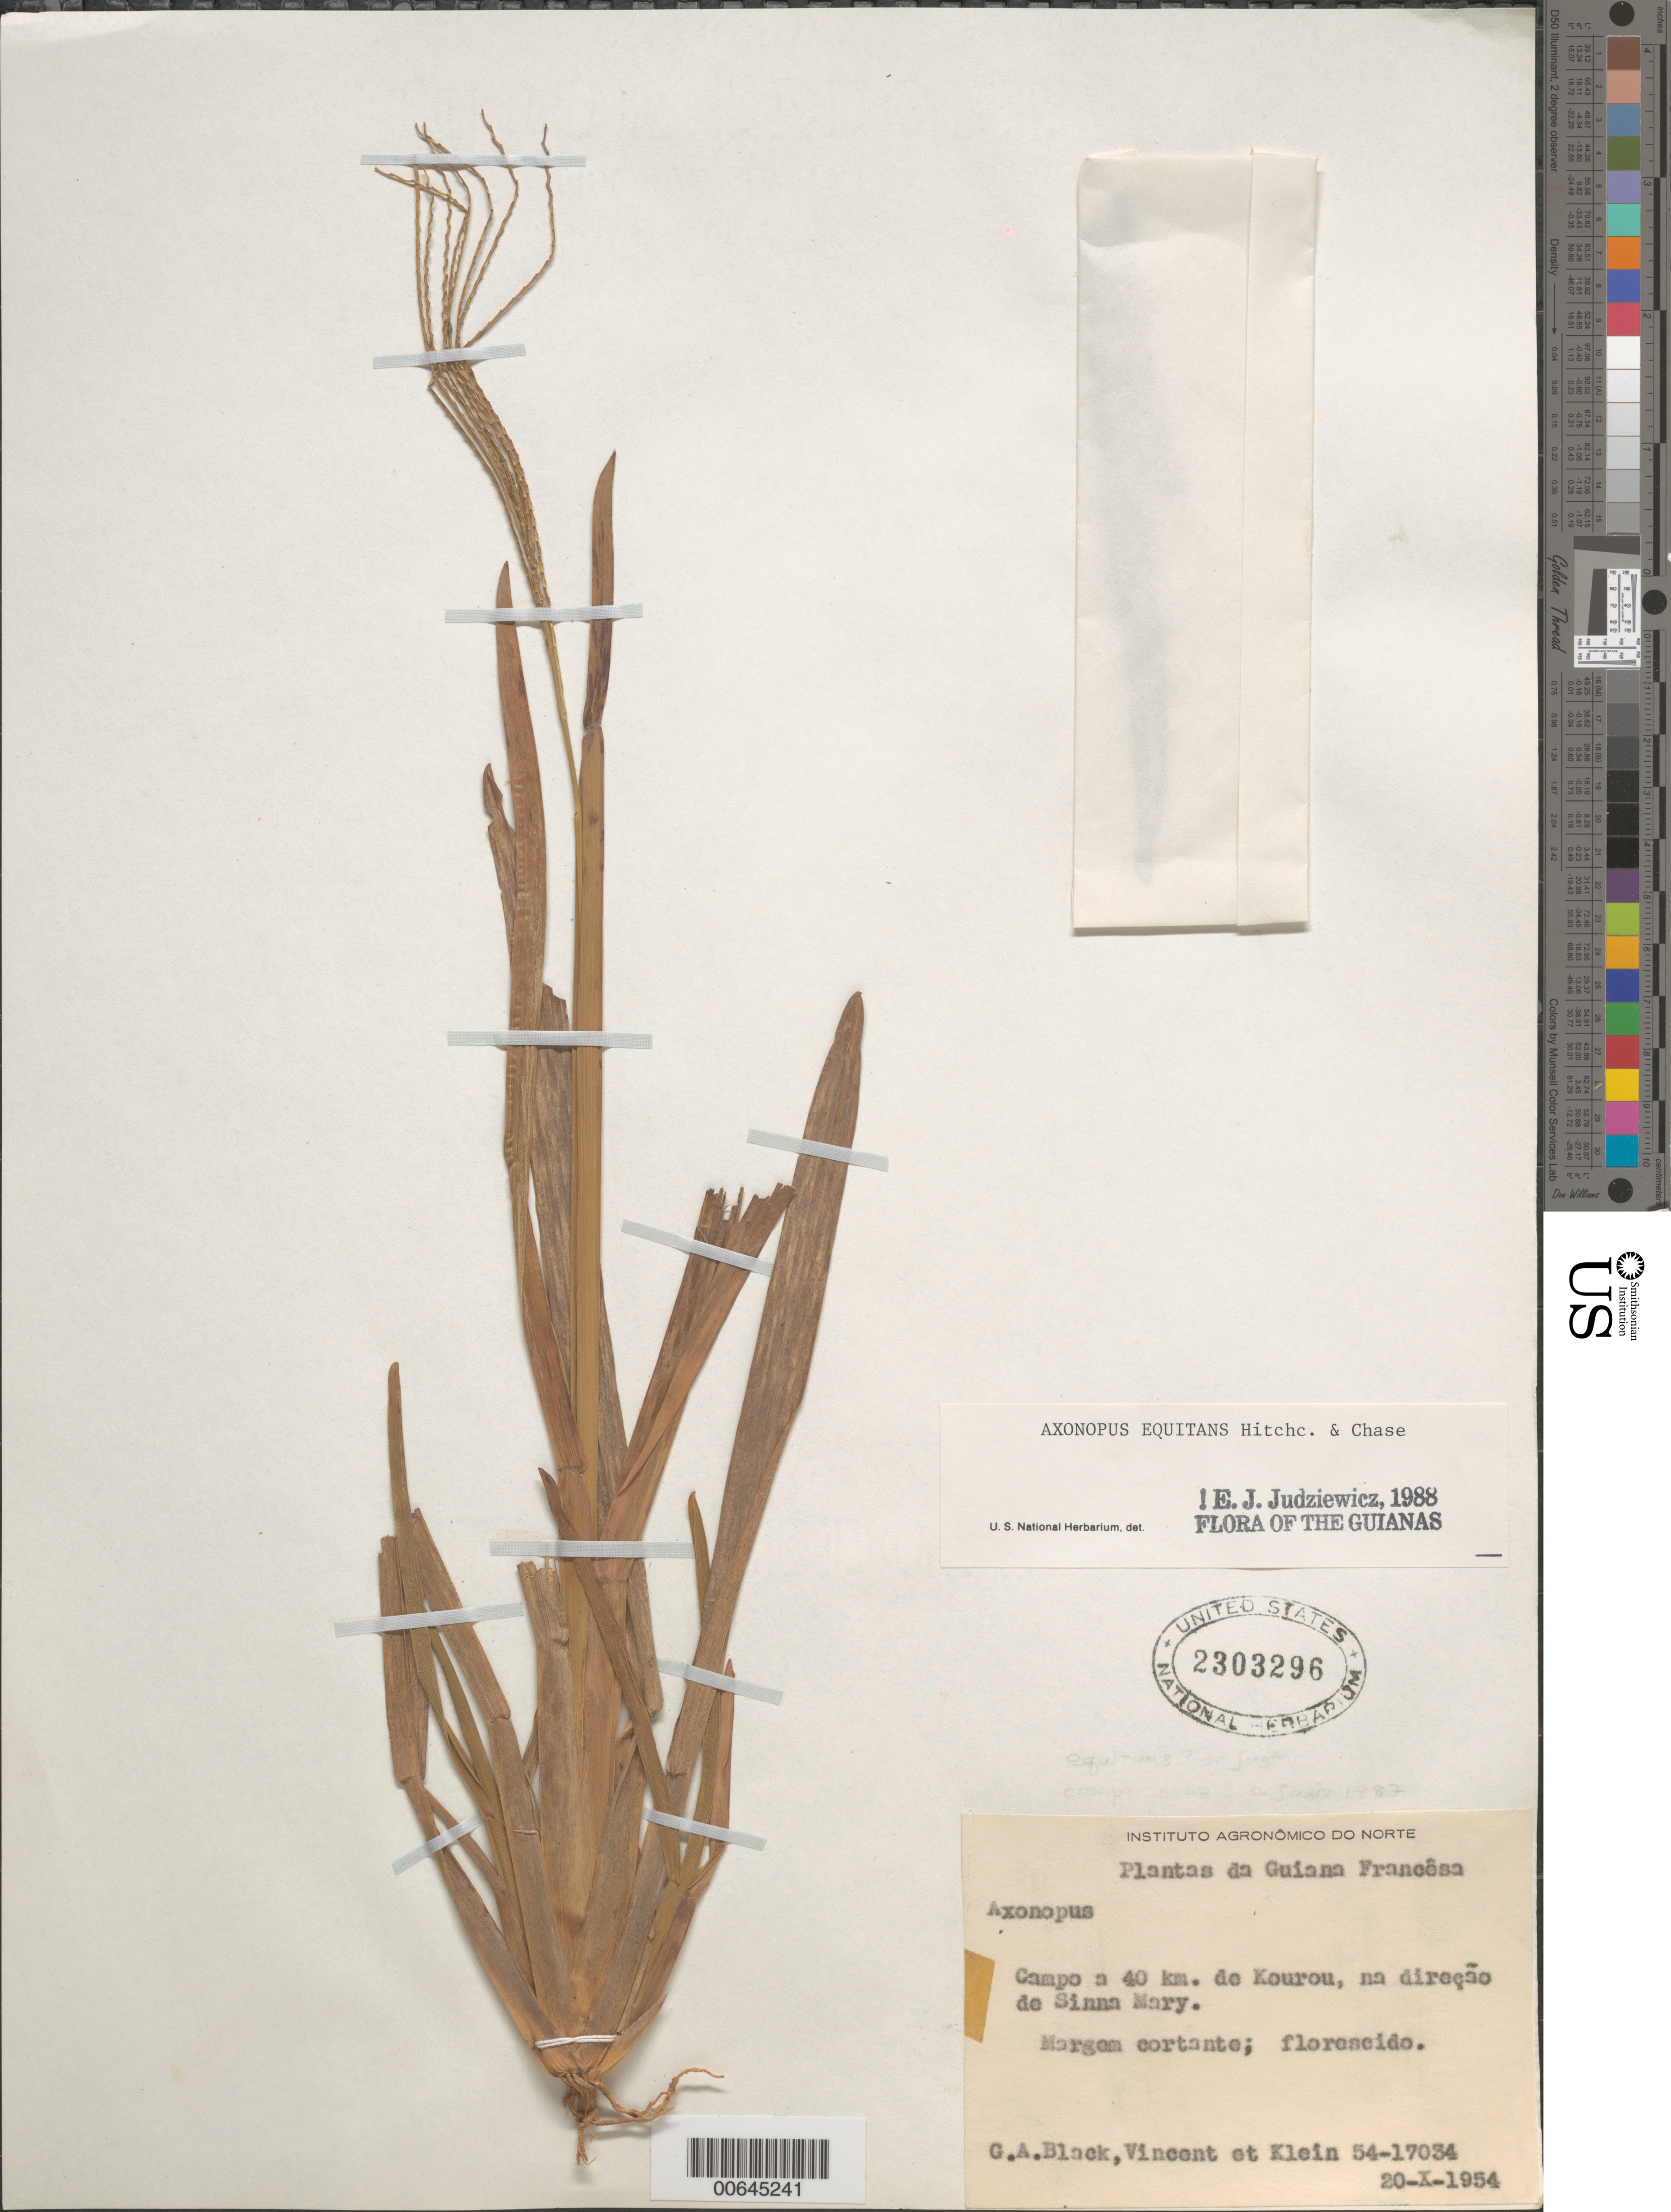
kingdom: Plantae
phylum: Tracheophyta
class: Liliopsida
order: Poales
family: Poaceae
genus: Axonopus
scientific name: Axonopus equitans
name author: Hitchc. & Chase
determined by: Judziewicz, E. J.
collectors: G. A. Black, -- Vincent & Klein, --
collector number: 54 17034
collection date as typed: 20-Oct-54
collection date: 1954-10-20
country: French Guiana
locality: Campo a 40 km de Kourou, na direcao de Sinnamary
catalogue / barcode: US 2303296